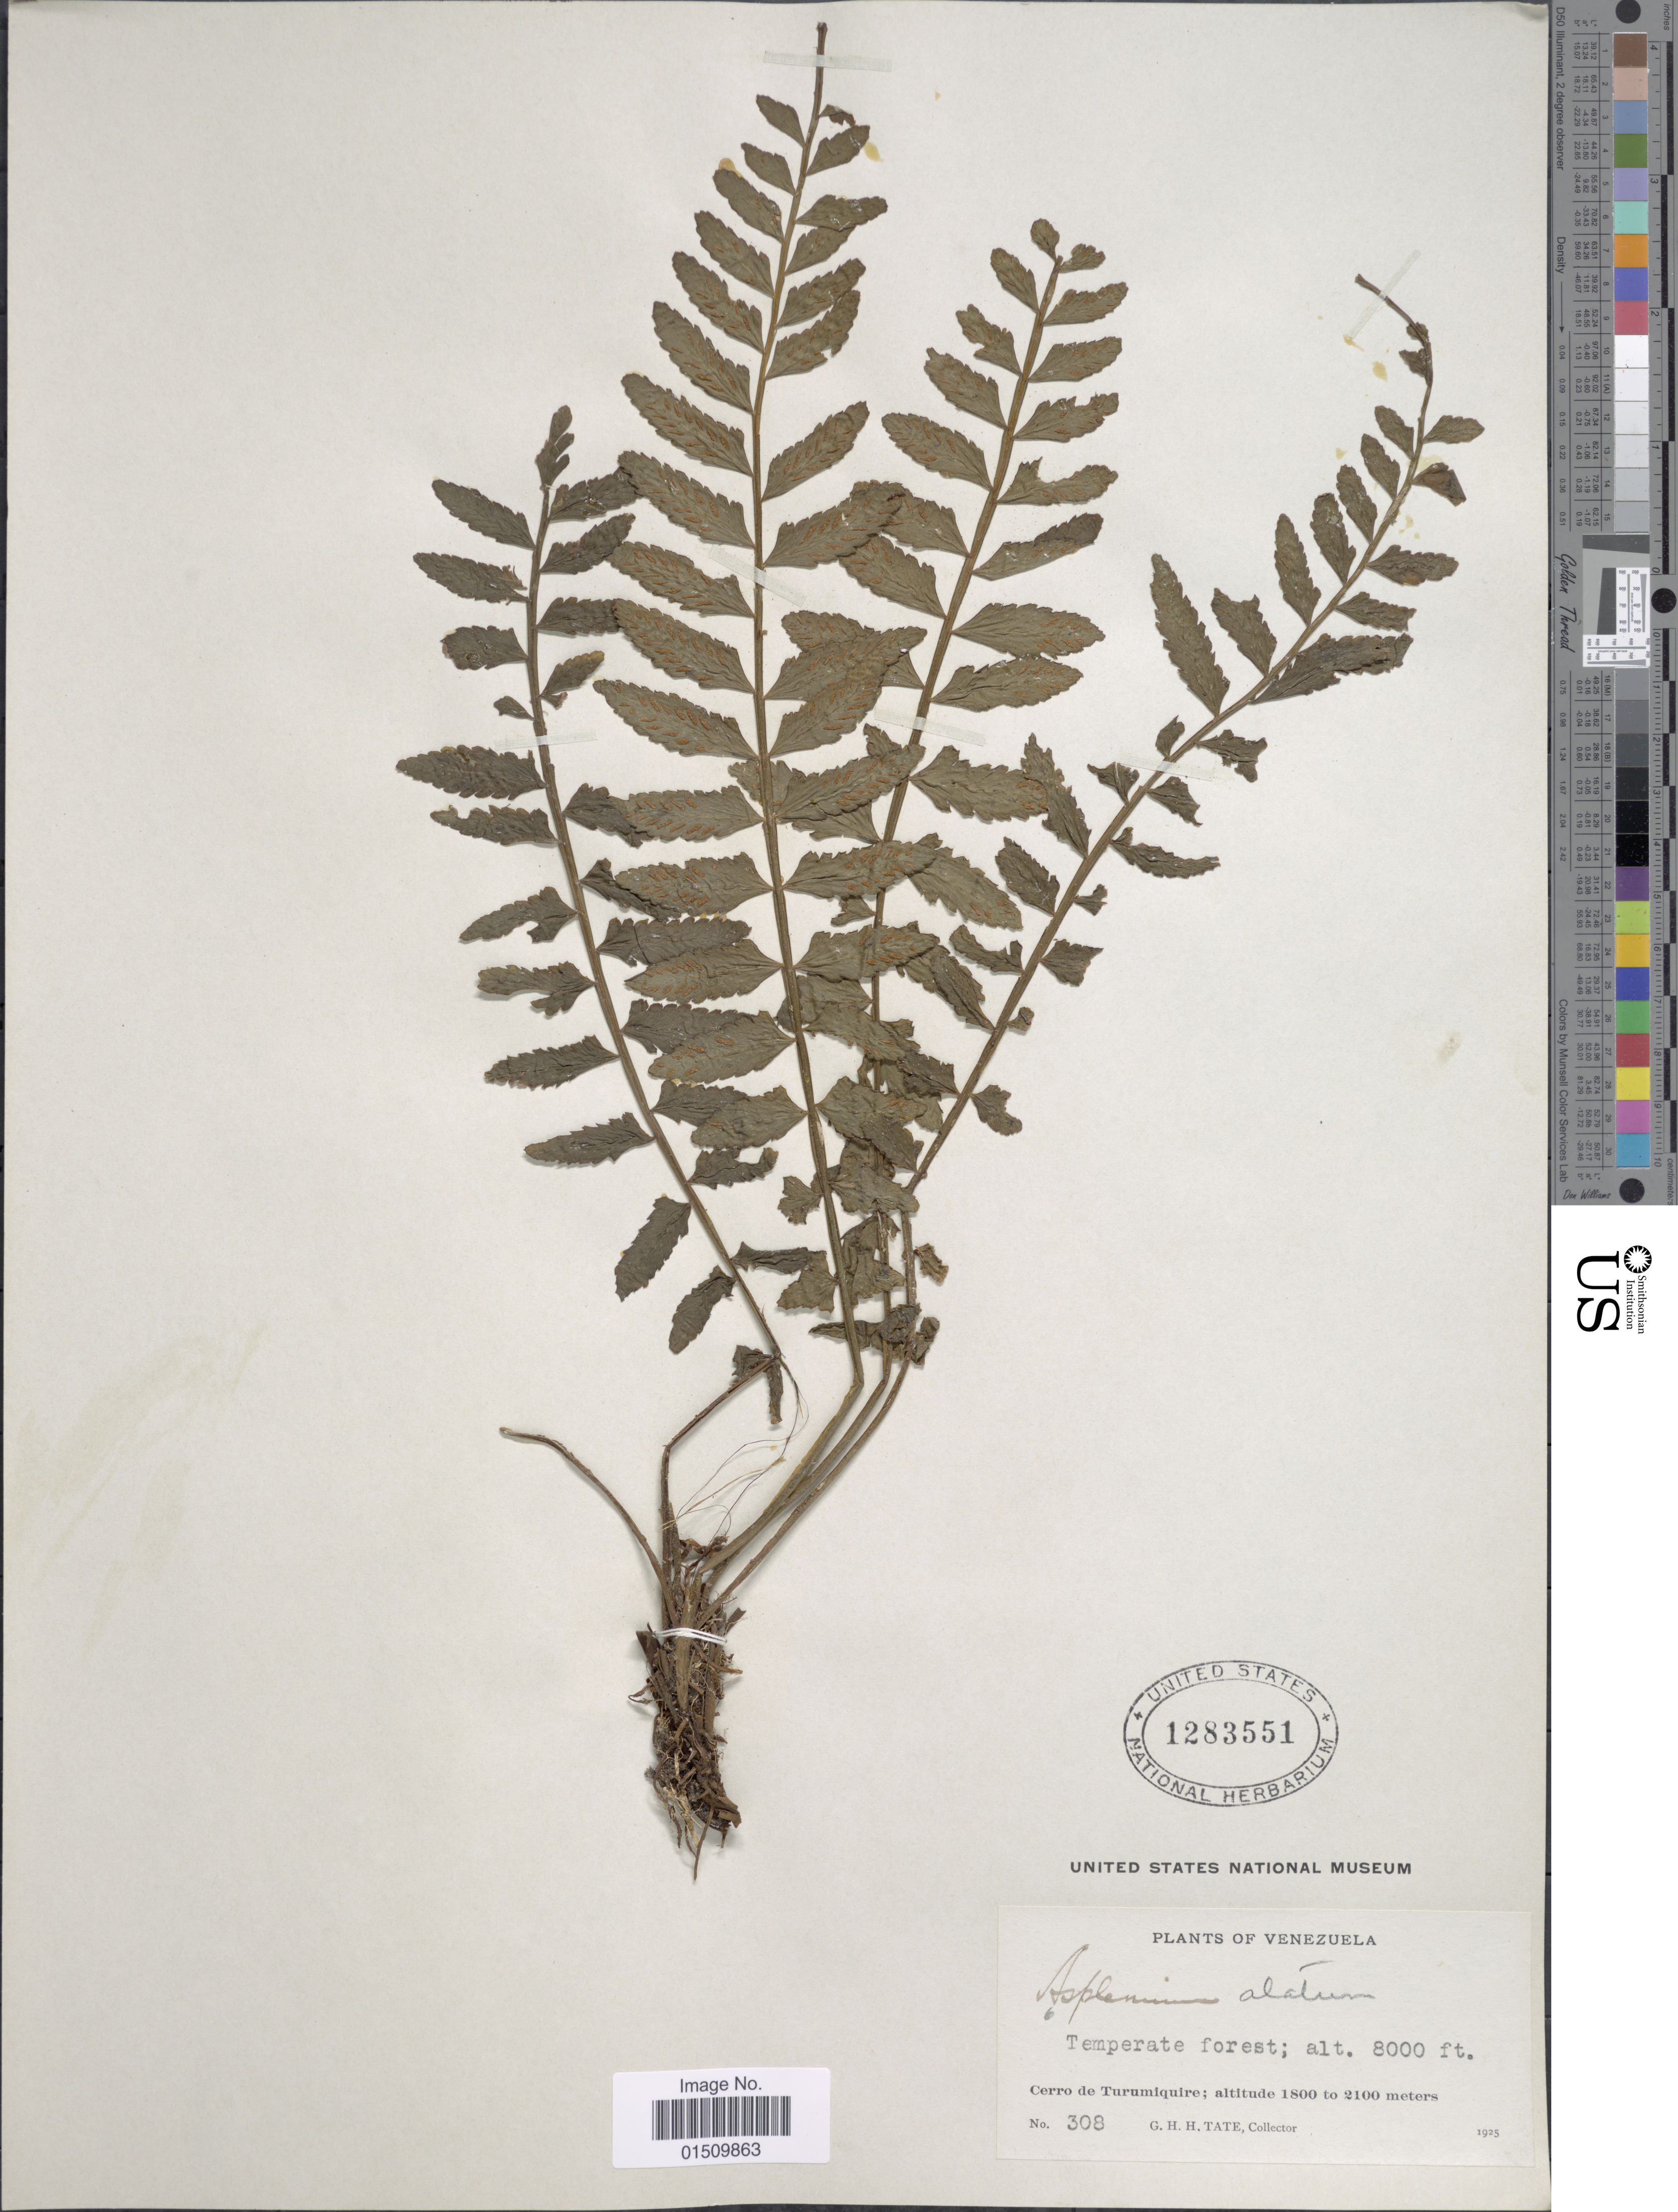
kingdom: Plantae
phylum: Tracheophyta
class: Polypodiopsida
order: Polypodiales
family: Aspleniaceae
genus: Asplenium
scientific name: Asplenium alatum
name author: Humb. & Bonpl. ex Willd.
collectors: G. Tate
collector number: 308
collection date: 1925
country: Venezuela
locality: Venezuela, Cerro de Turumiquire.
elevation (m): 2438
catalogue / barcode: US 1283551